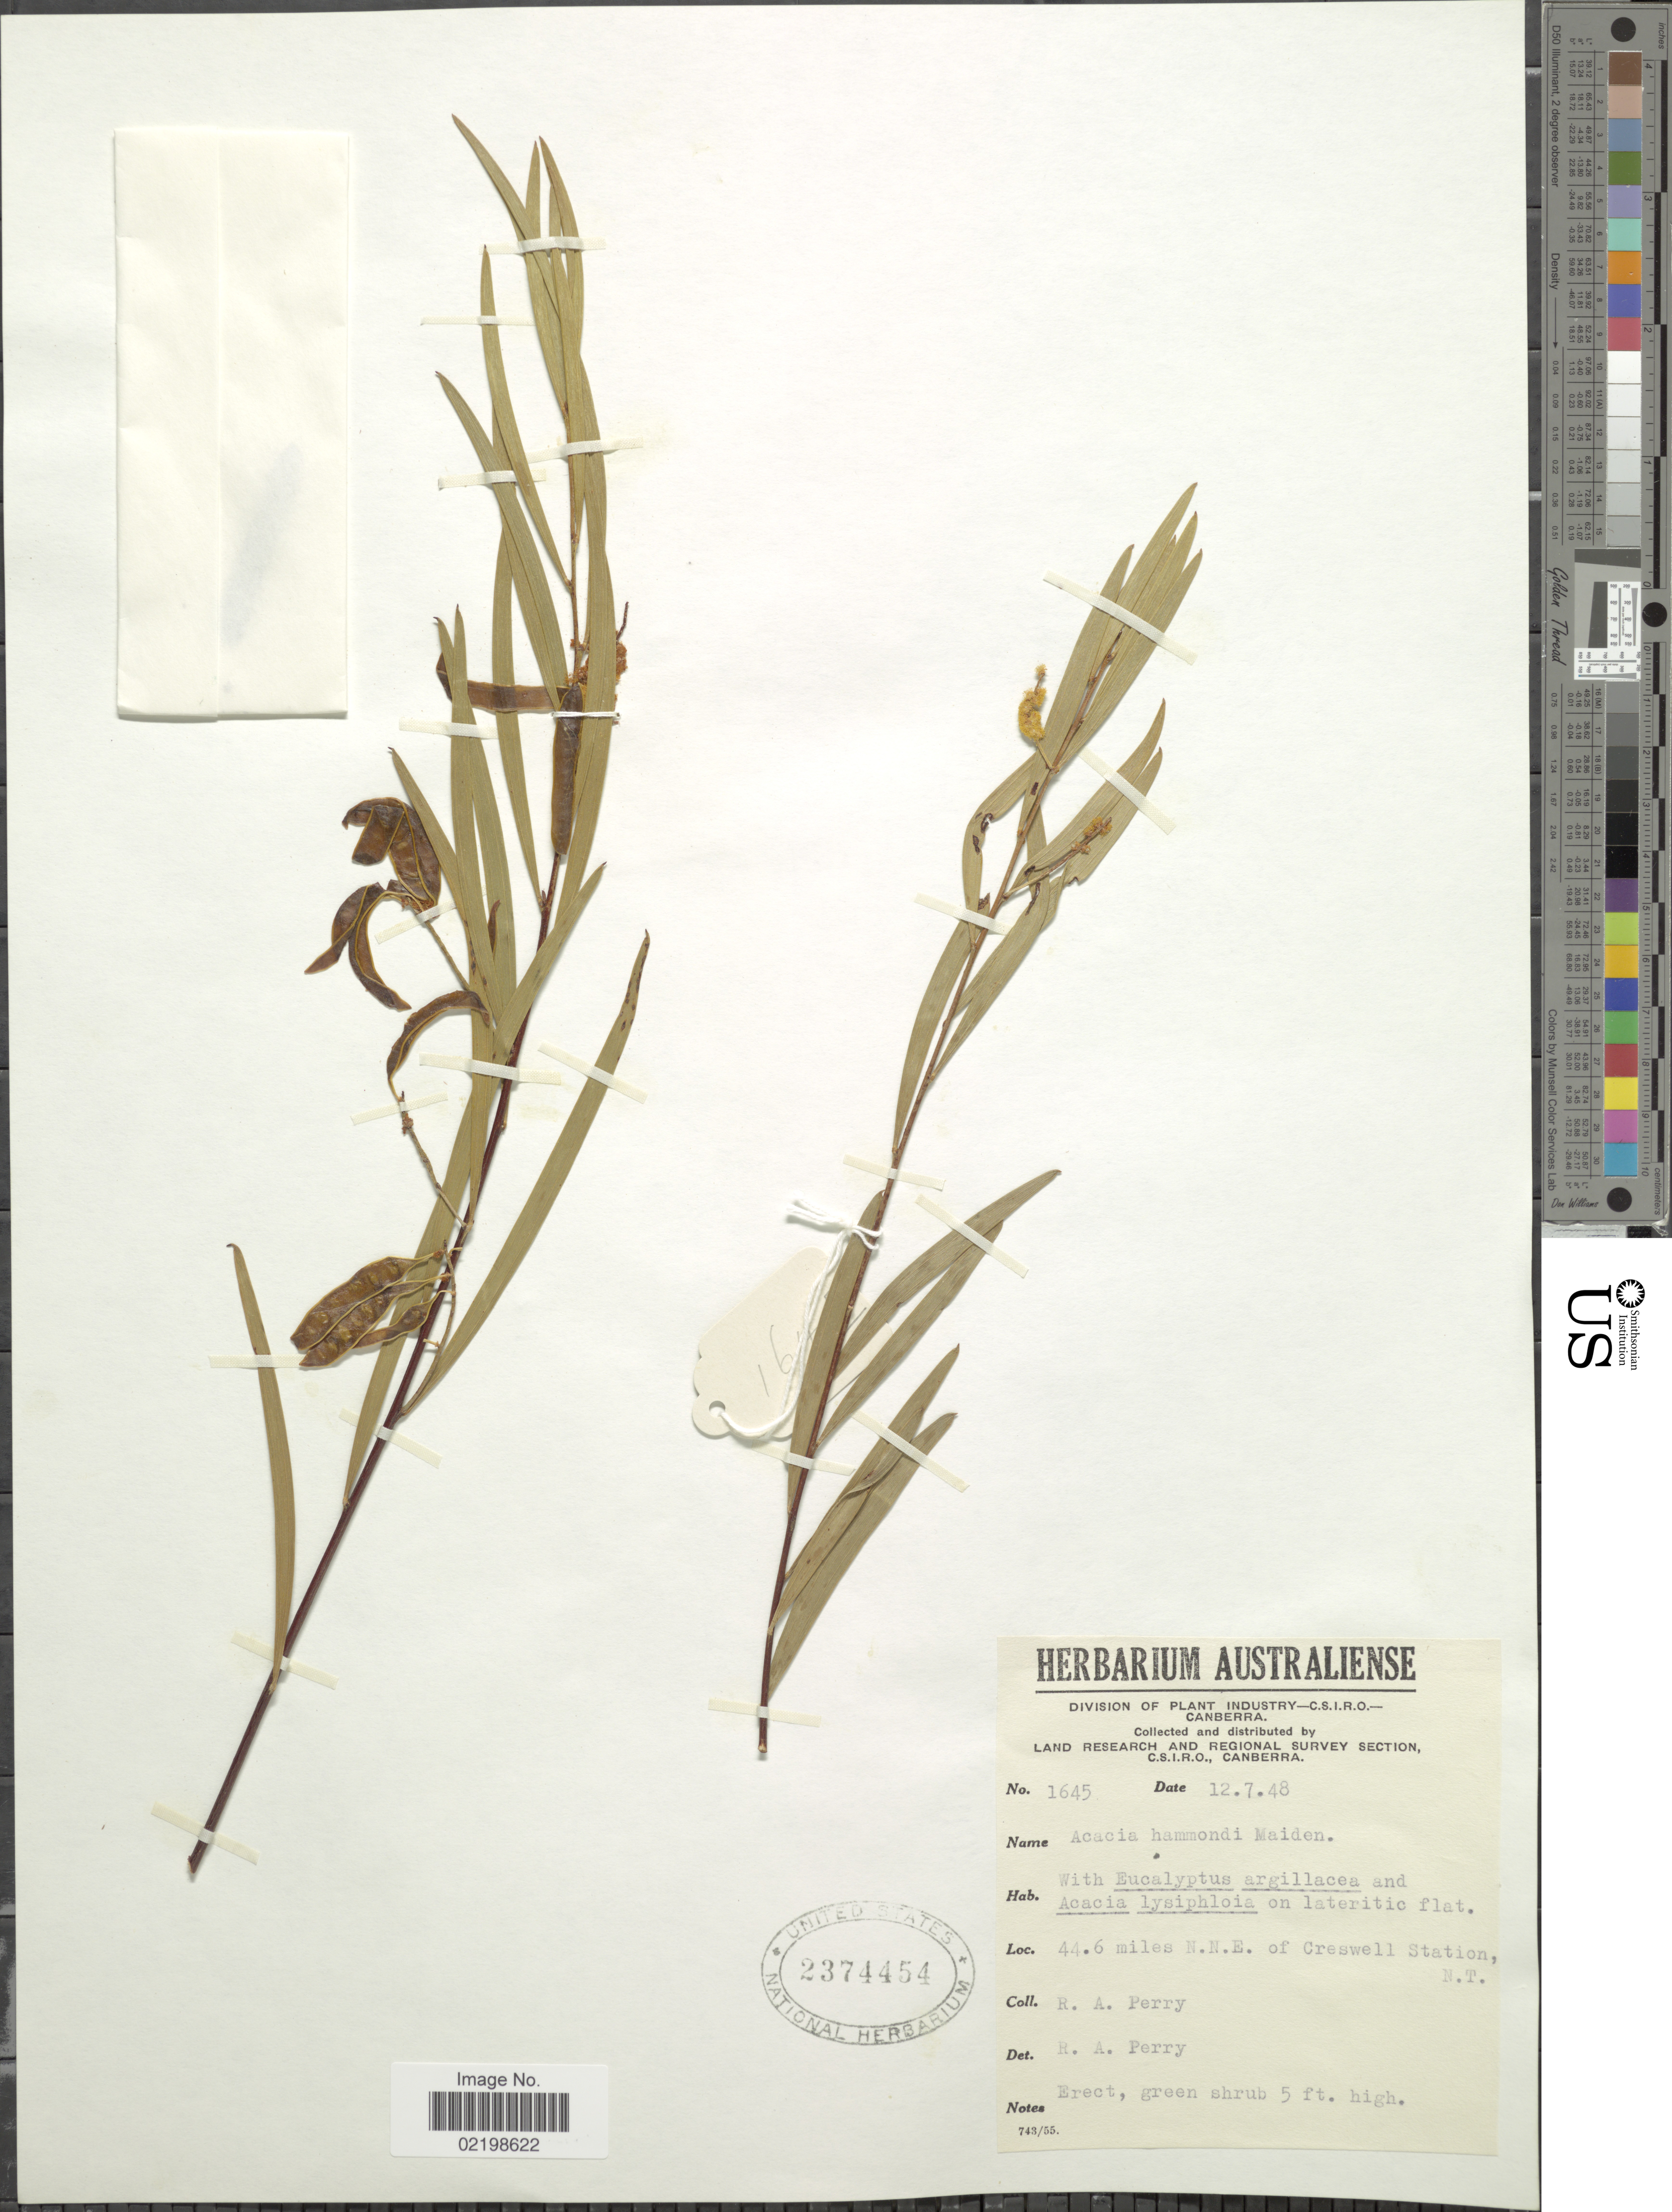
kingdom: Plantae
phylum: Tracheophyta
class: Magnoliopsida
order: Fabales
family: Fabaceae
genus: Acacia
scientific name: Acacia hammondii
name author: Maiden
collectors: Perry, R. A.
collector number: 1645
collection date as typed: Transcribed d/m/y: 12/7/48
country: Australia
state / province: Northern Territory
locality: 44.6 miles N.N.E. of Creswell Station, N. T.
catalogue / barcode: US 2374454